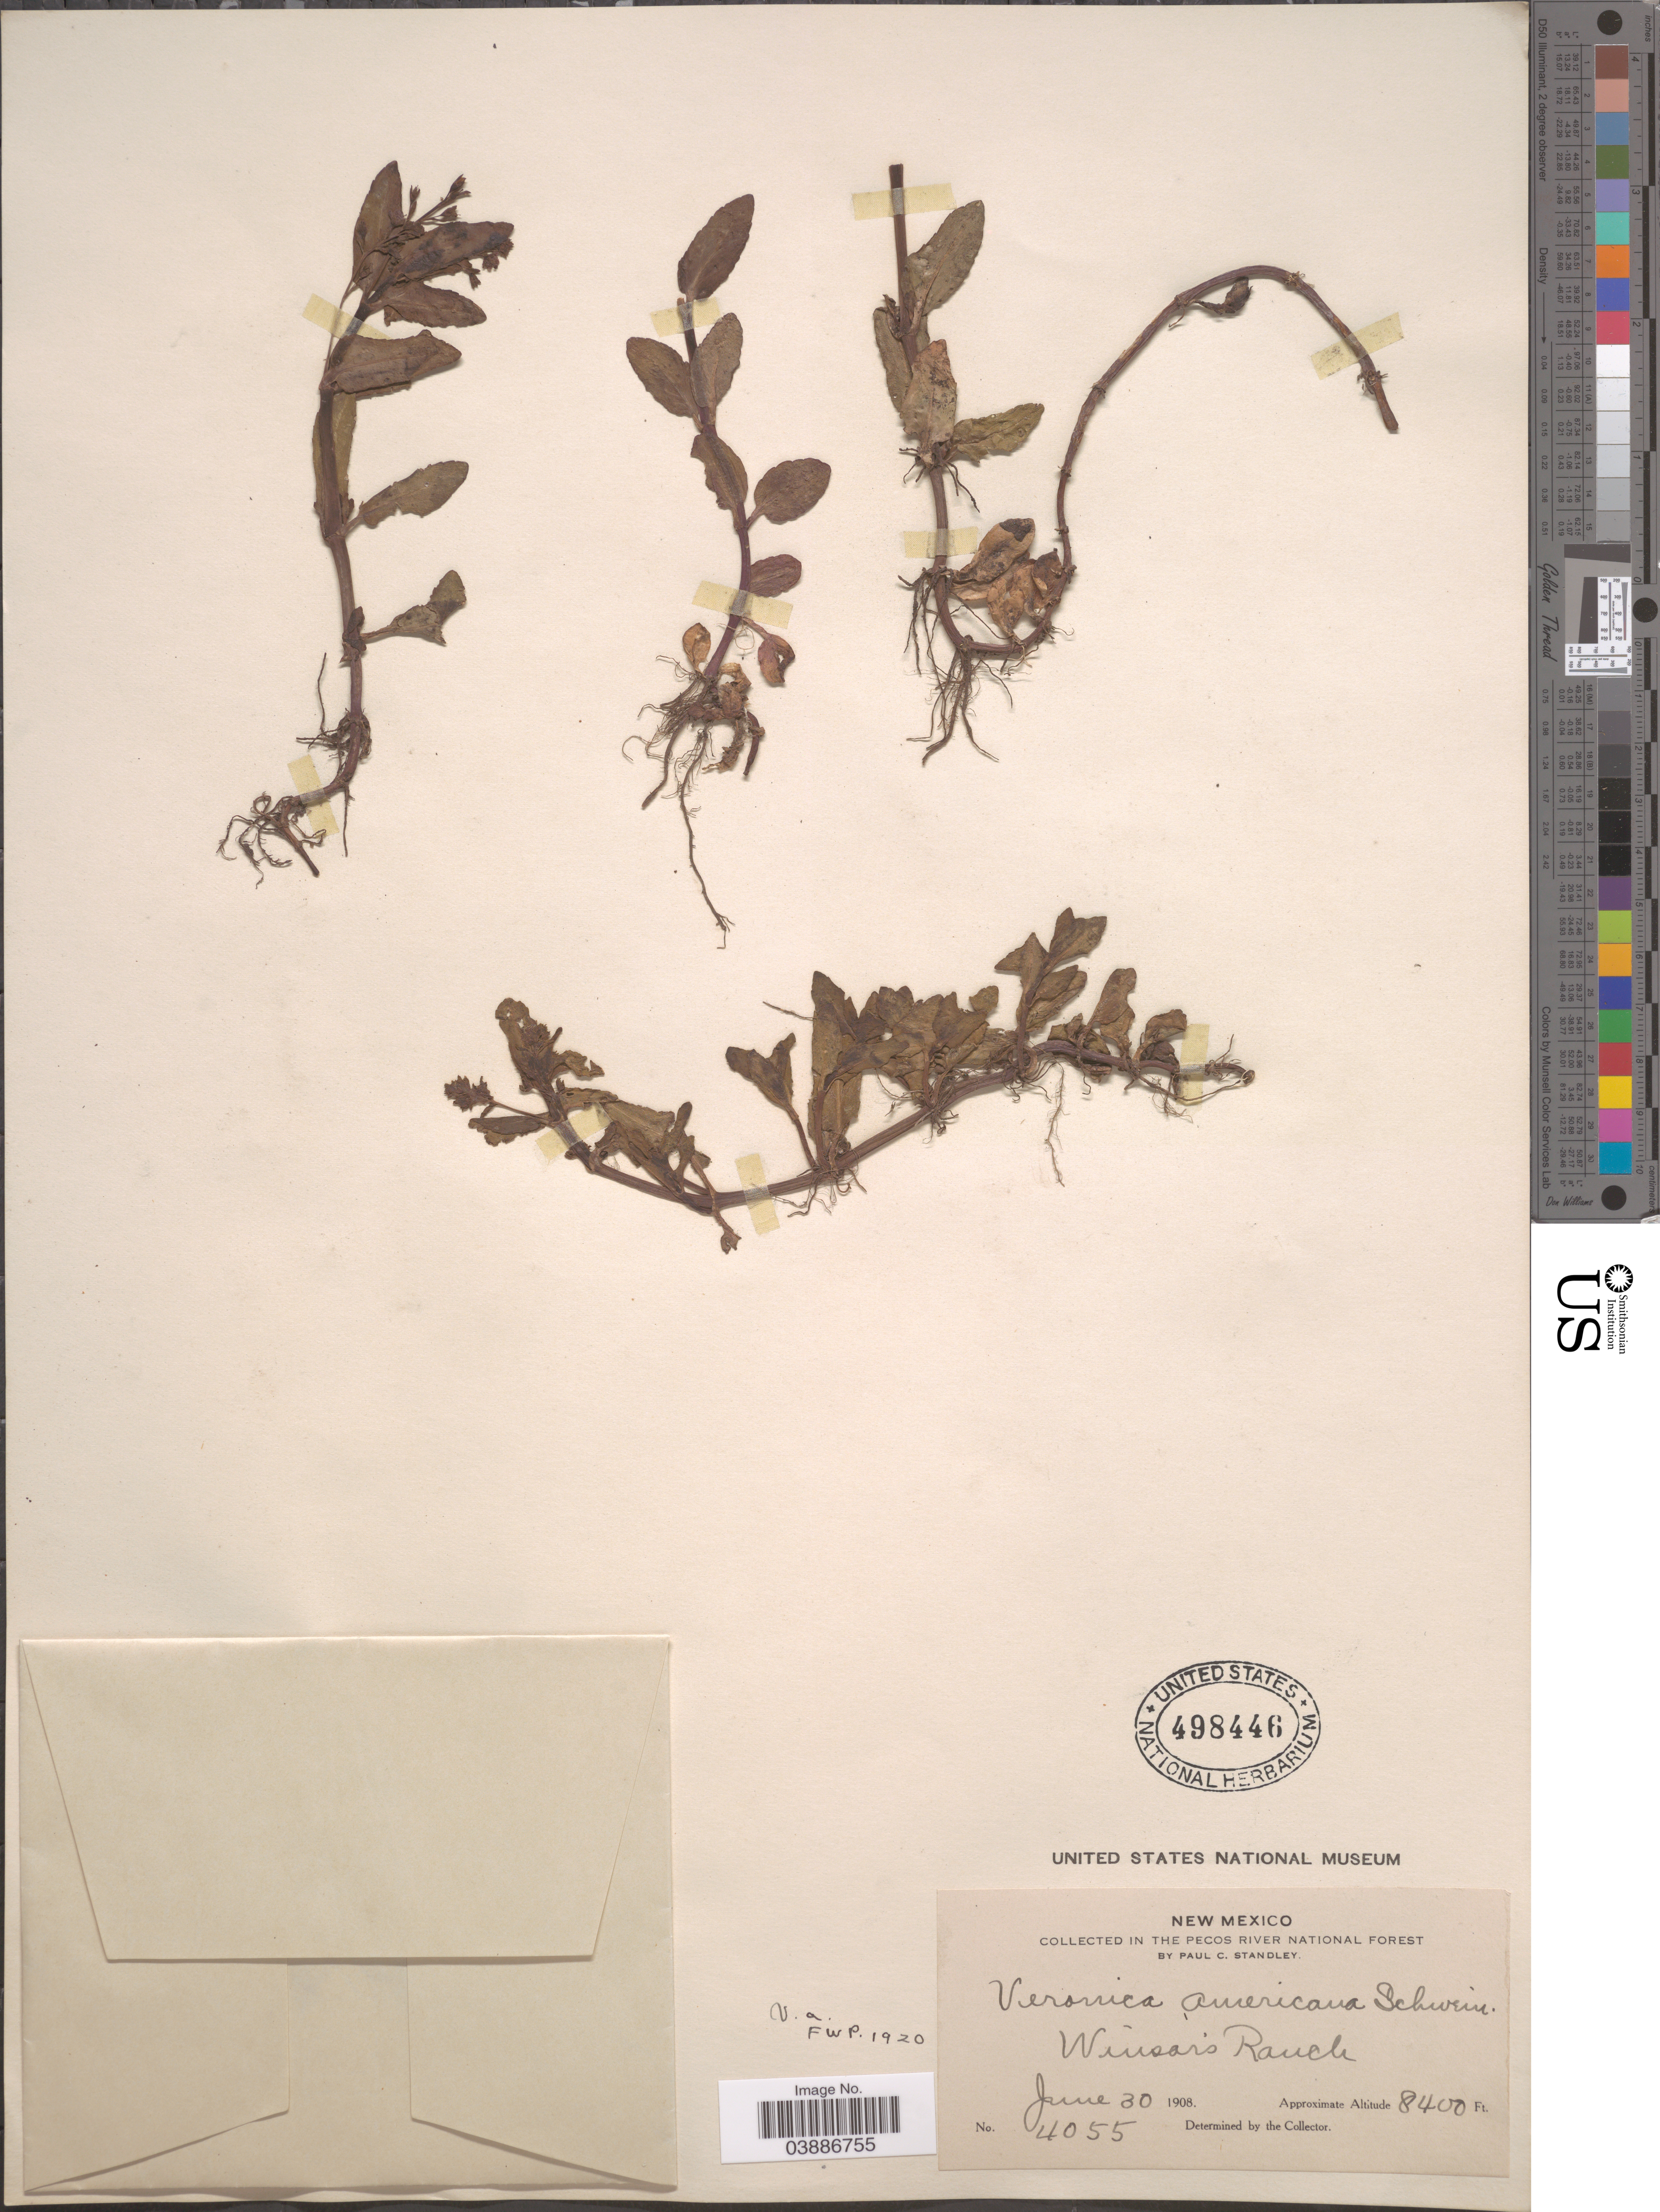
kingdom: Plantae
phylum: Tracheophyta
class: Magnoliopsida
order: Lamiales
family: Plantaginaceae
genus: Veronica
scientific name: Veronica americana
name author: Schwein. ex Benth.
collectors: P. C. Standley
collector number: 4055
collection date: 1908-06-30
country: United States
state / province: New Mexico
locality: In the Pecos River National Forest. Winsar's Ranch.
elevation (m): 2560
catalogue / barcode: US 498446